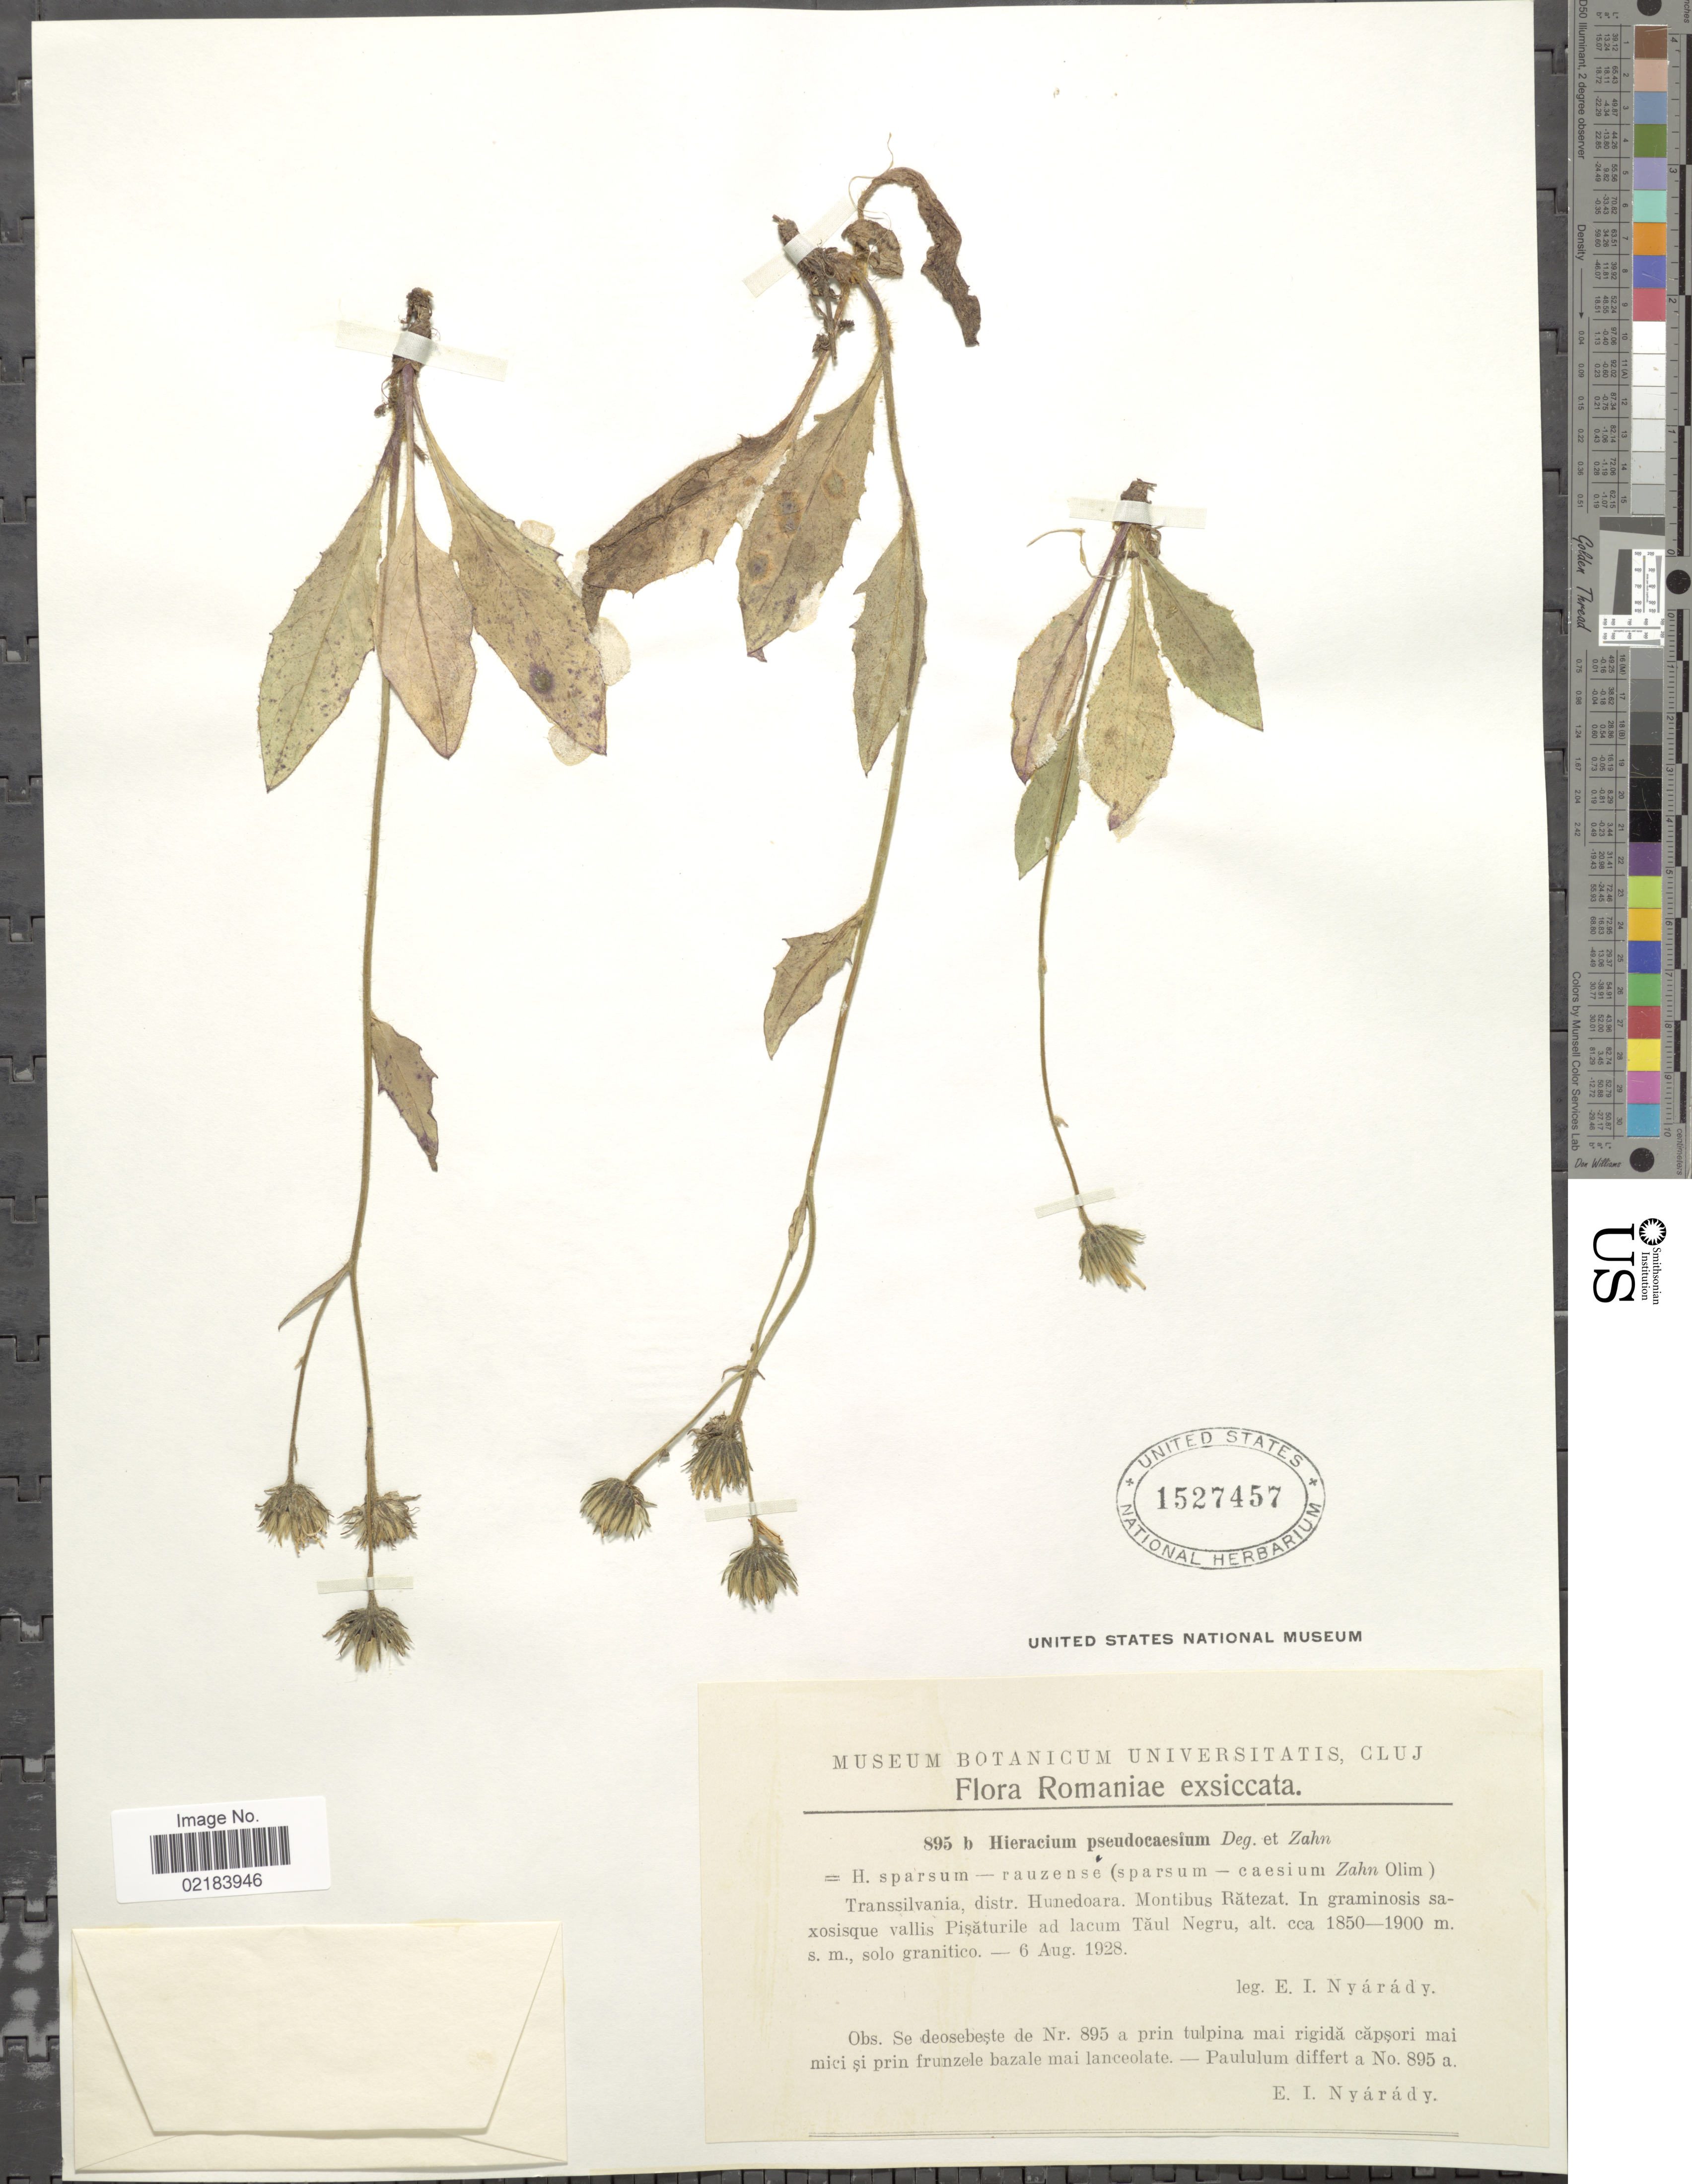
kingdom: Plantae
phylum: Tracheophyta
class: Magnoliopsida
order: Asterales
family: Asteraceae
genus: Hieracium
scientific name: Hieracium pseudocaesium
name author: Degen & Zahn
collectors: E. Nyárády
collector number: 895b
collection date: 1928-08-06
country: Romania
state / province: Hunedoara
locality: Montibus Ratezat, Transsilvania, Vallis Pisaturile ad lacum Taul Negru. Transsilvania.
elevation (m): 1850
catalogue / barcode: US 1527457